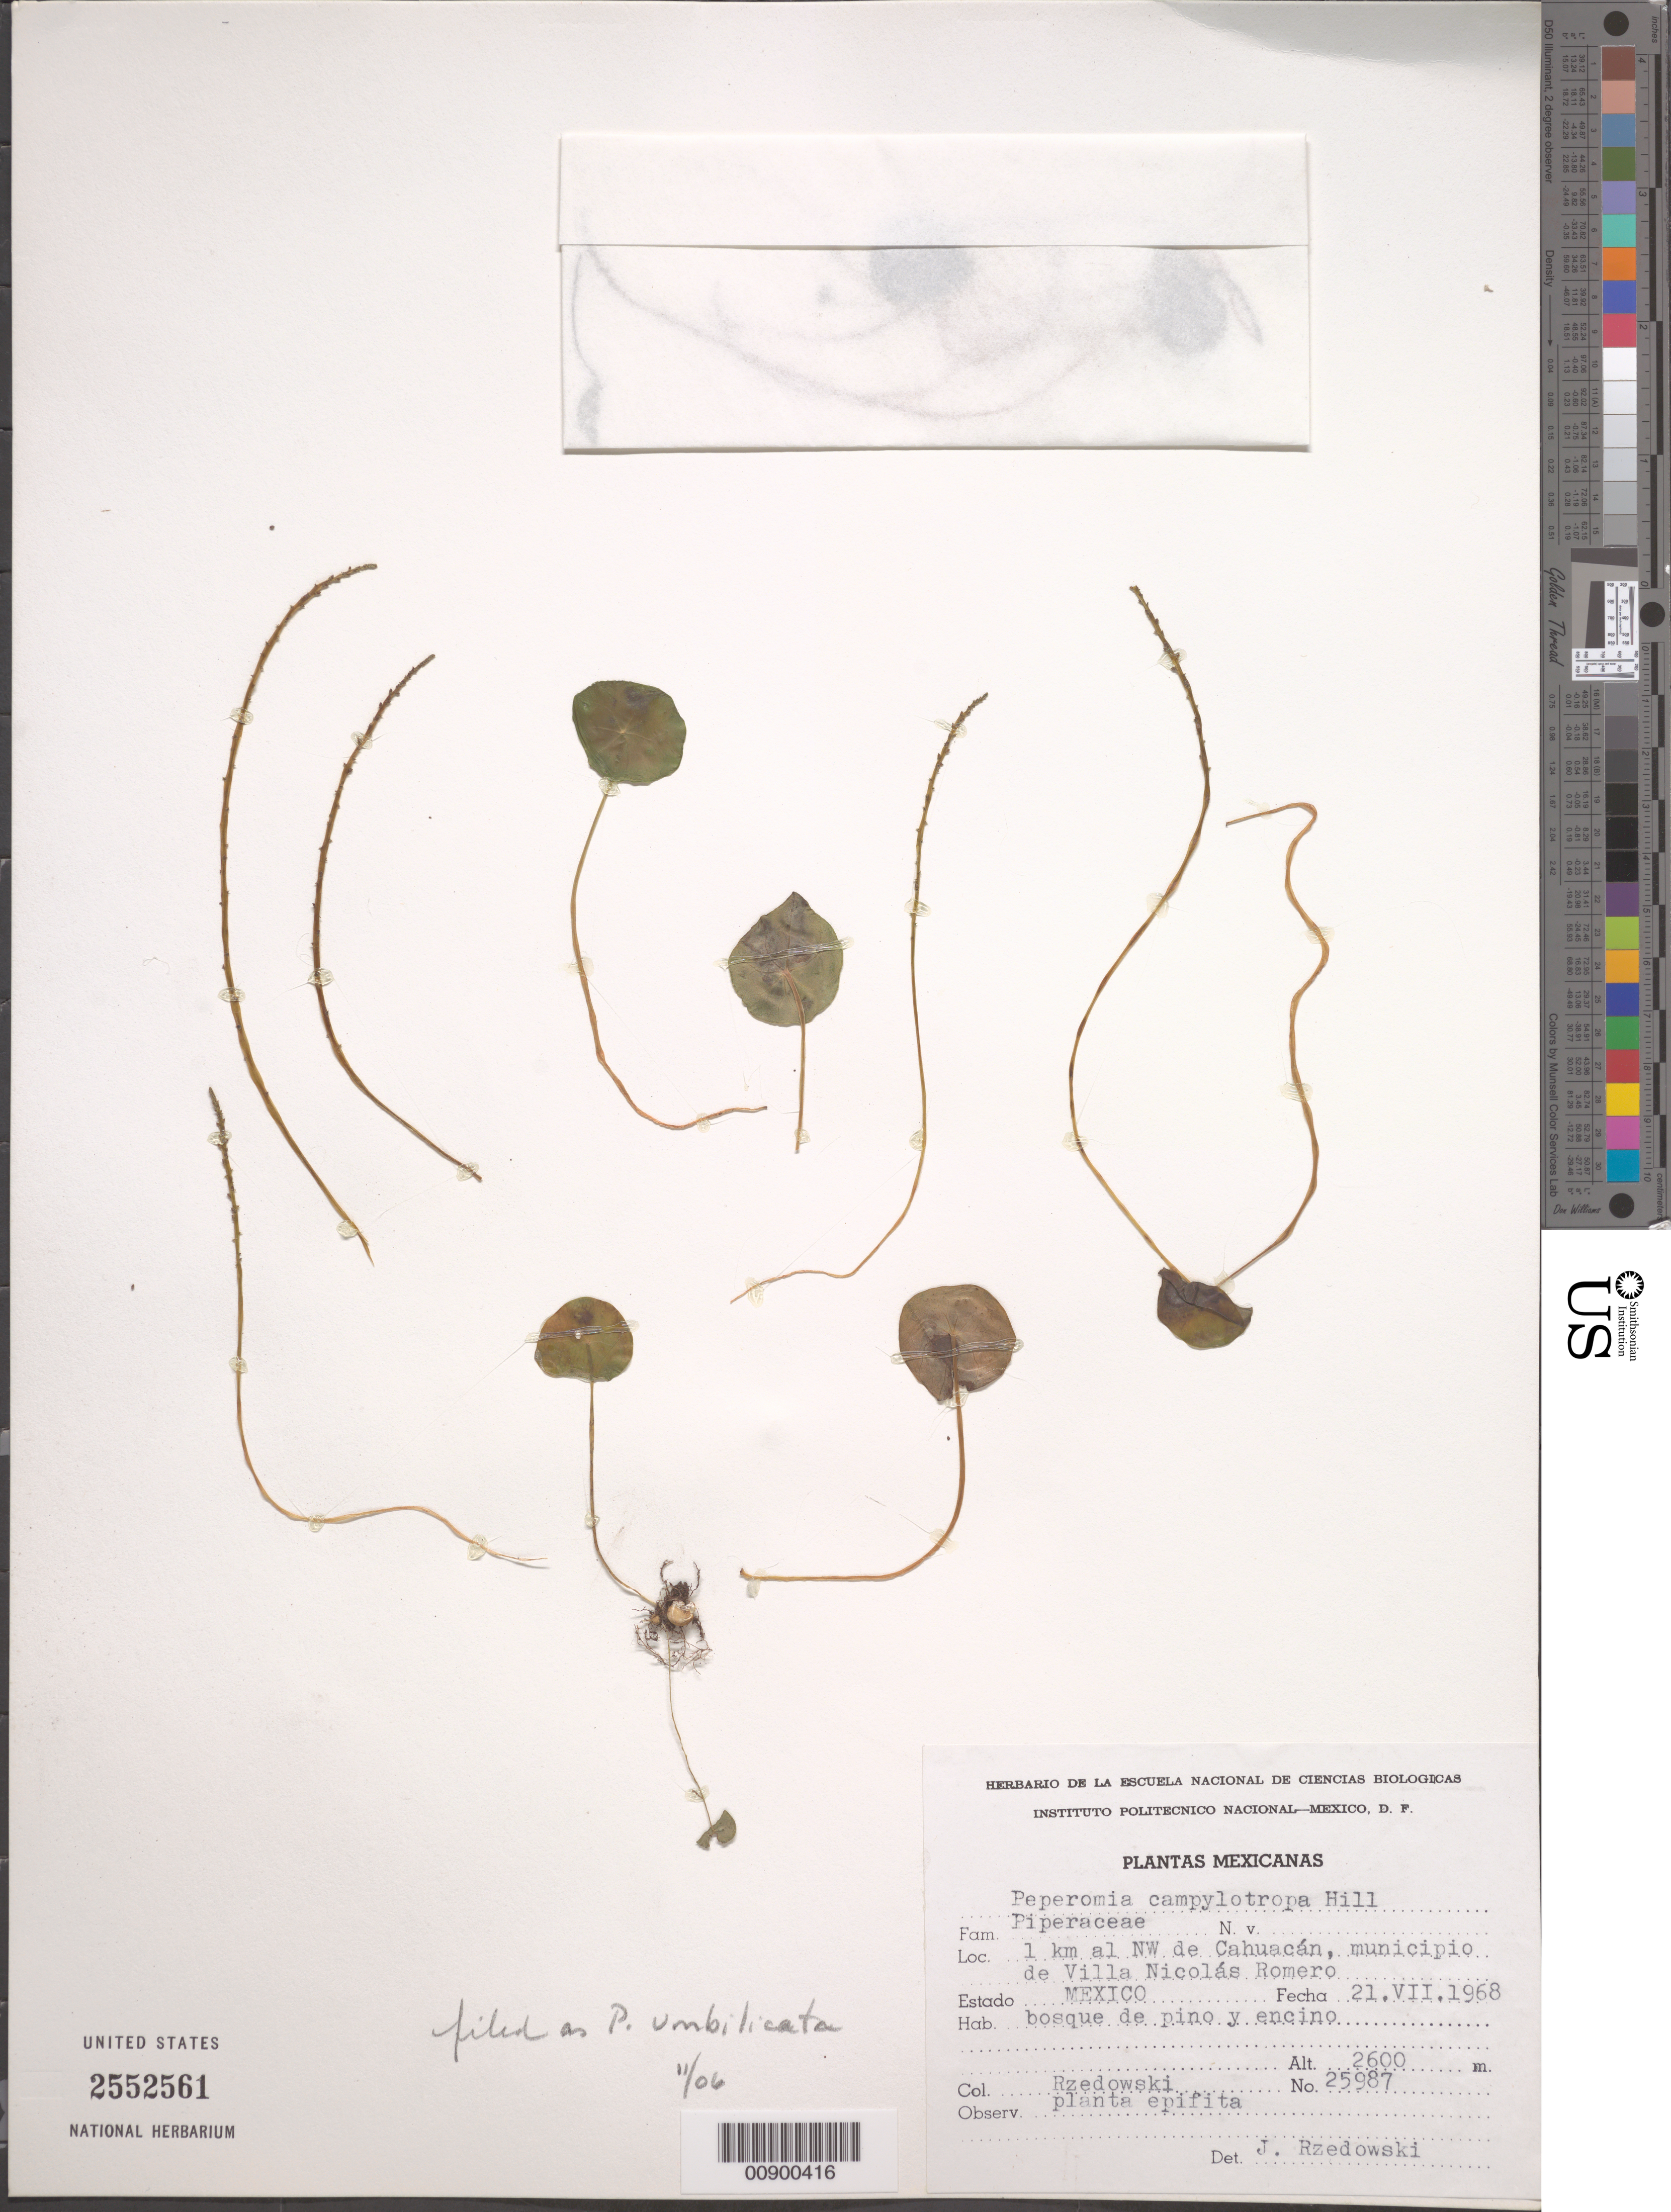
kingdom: Plantae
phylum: Tracheophyta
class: Magnoliopsida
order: Piperales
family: Piperaceae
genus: Peperomia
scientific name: Peperomia umbilicata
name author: Ruiz & Pav.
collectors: J. Rzedowski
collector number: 25987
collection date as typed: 21 Jul 1968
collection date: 1968-07-21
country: Mexico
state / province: México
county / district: Nicolás Romero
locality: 1 km al NW de Cahuacán, municipio de Villa Nicolás Romero, estado de México.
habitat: Bosque de pino y encino.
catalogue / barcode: US 2552561